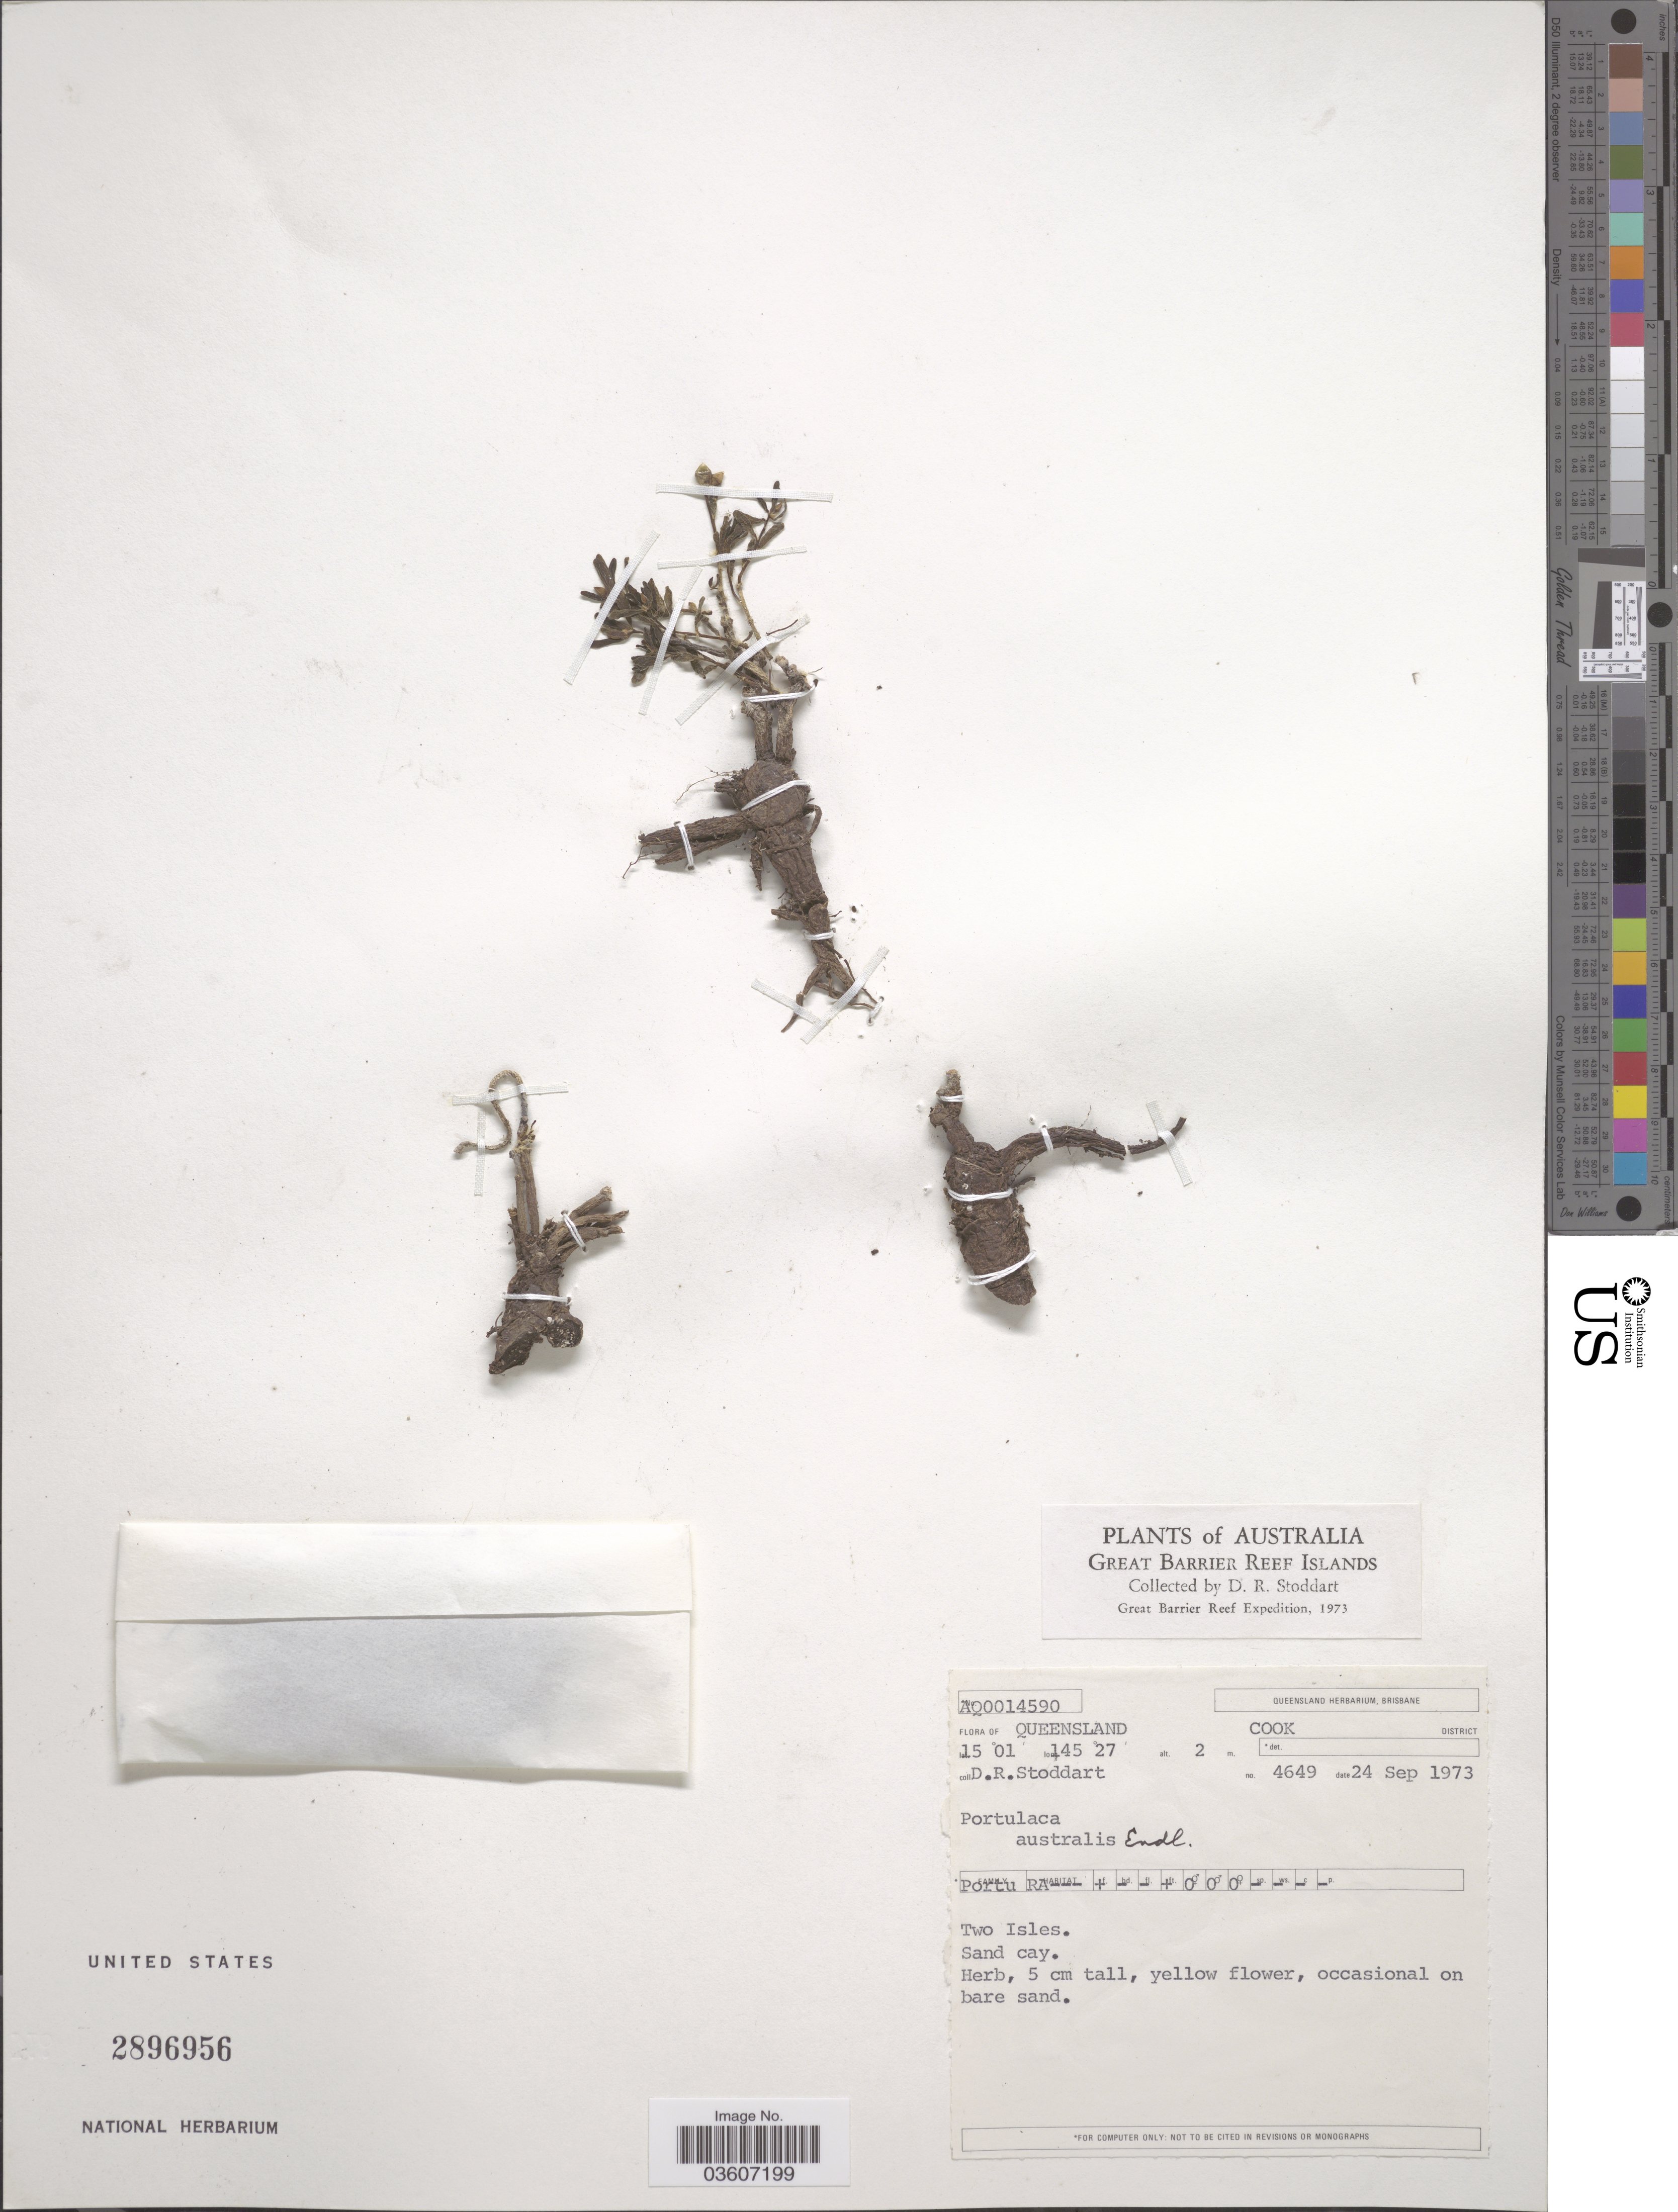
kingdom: Plantae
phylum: Tracheophyta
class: Magnoliopsida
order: Caryophyllales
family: Portulacaceae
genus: Portulaca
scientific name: Portulaca australis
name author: Endl.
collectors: D. R. Stoddart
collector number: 4649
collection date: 1973-09-24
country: Australia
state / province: Queensland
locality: Cook District. Two Isles. Great Barrier Reef Islands. Great Barrier Reef.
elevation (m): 2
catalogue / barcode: US 2896956